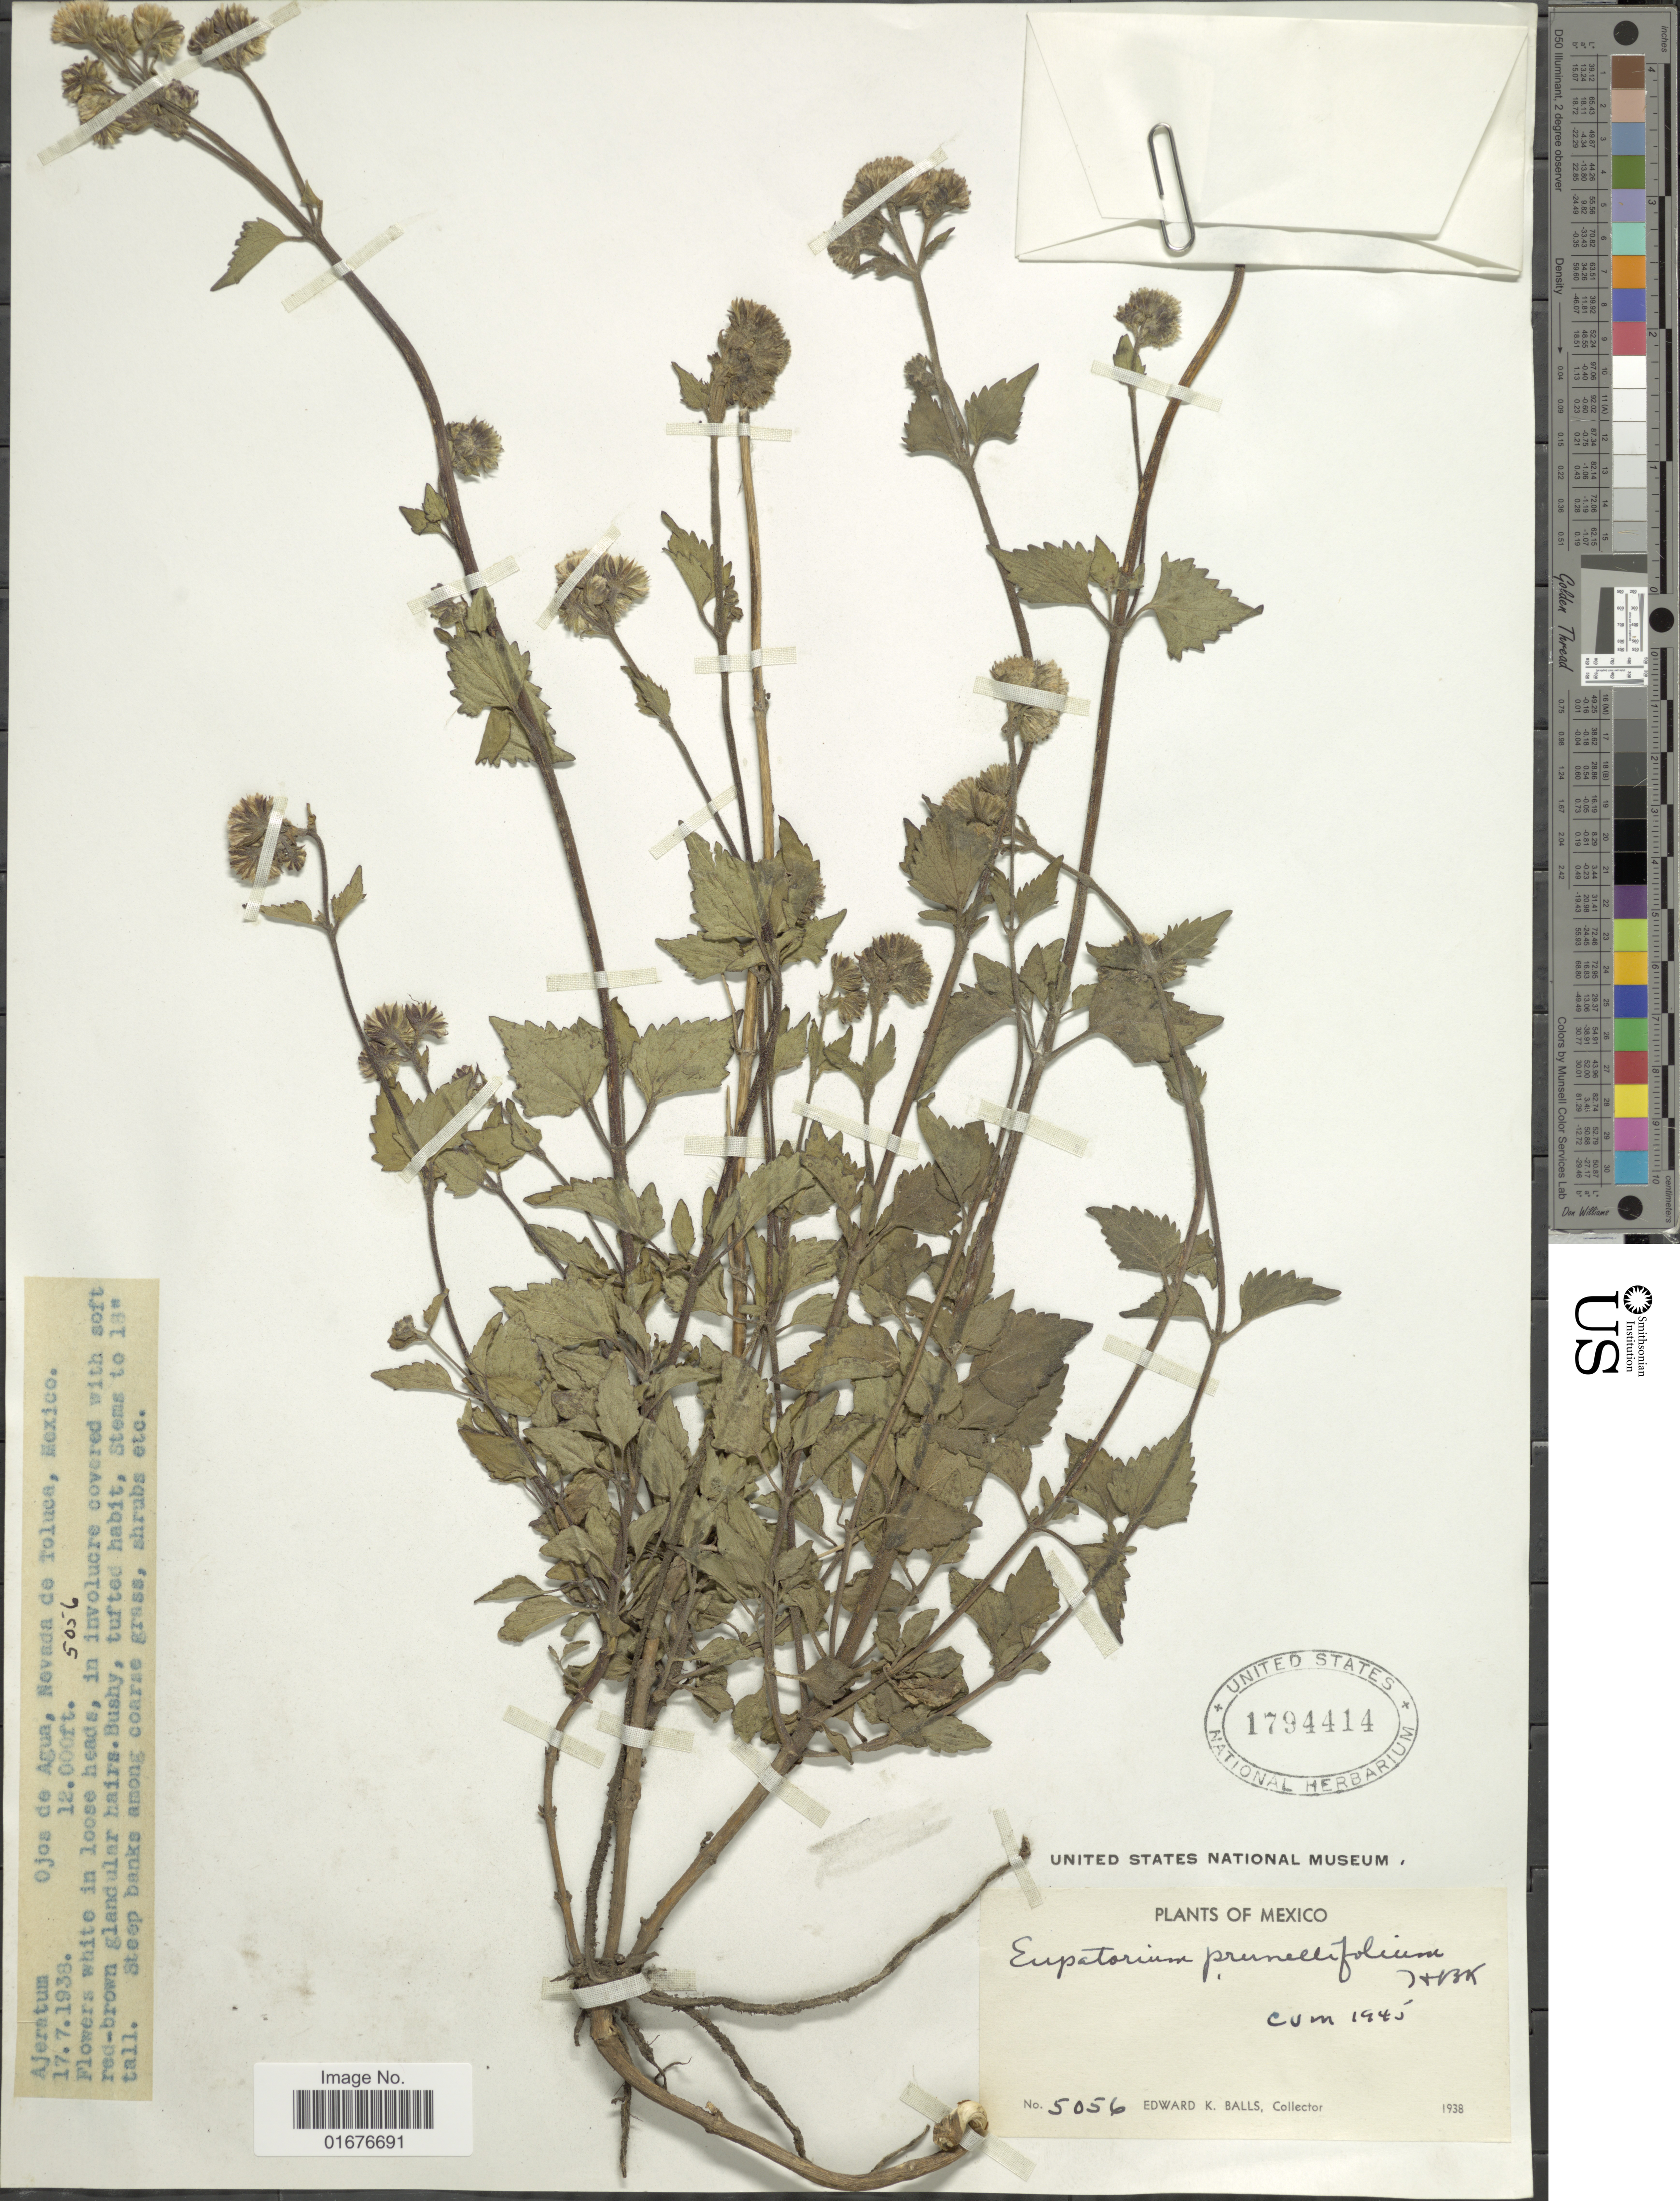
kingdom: Plantae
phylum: Tracheophyta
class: Magnoliopsida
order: Asterales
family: Asteraceae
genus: Ageratina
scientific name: Ageratina prunellaefolia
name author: (Kunth) R.M. King & H. Rob.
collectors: E. K. Balls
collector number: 5056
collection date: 1938-07-17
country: Mexico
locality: Ojos de Agua, Nevda de Toluca, steep banks among coarse grass, shrubs etc.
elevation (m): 3658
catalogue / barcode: US 1794414